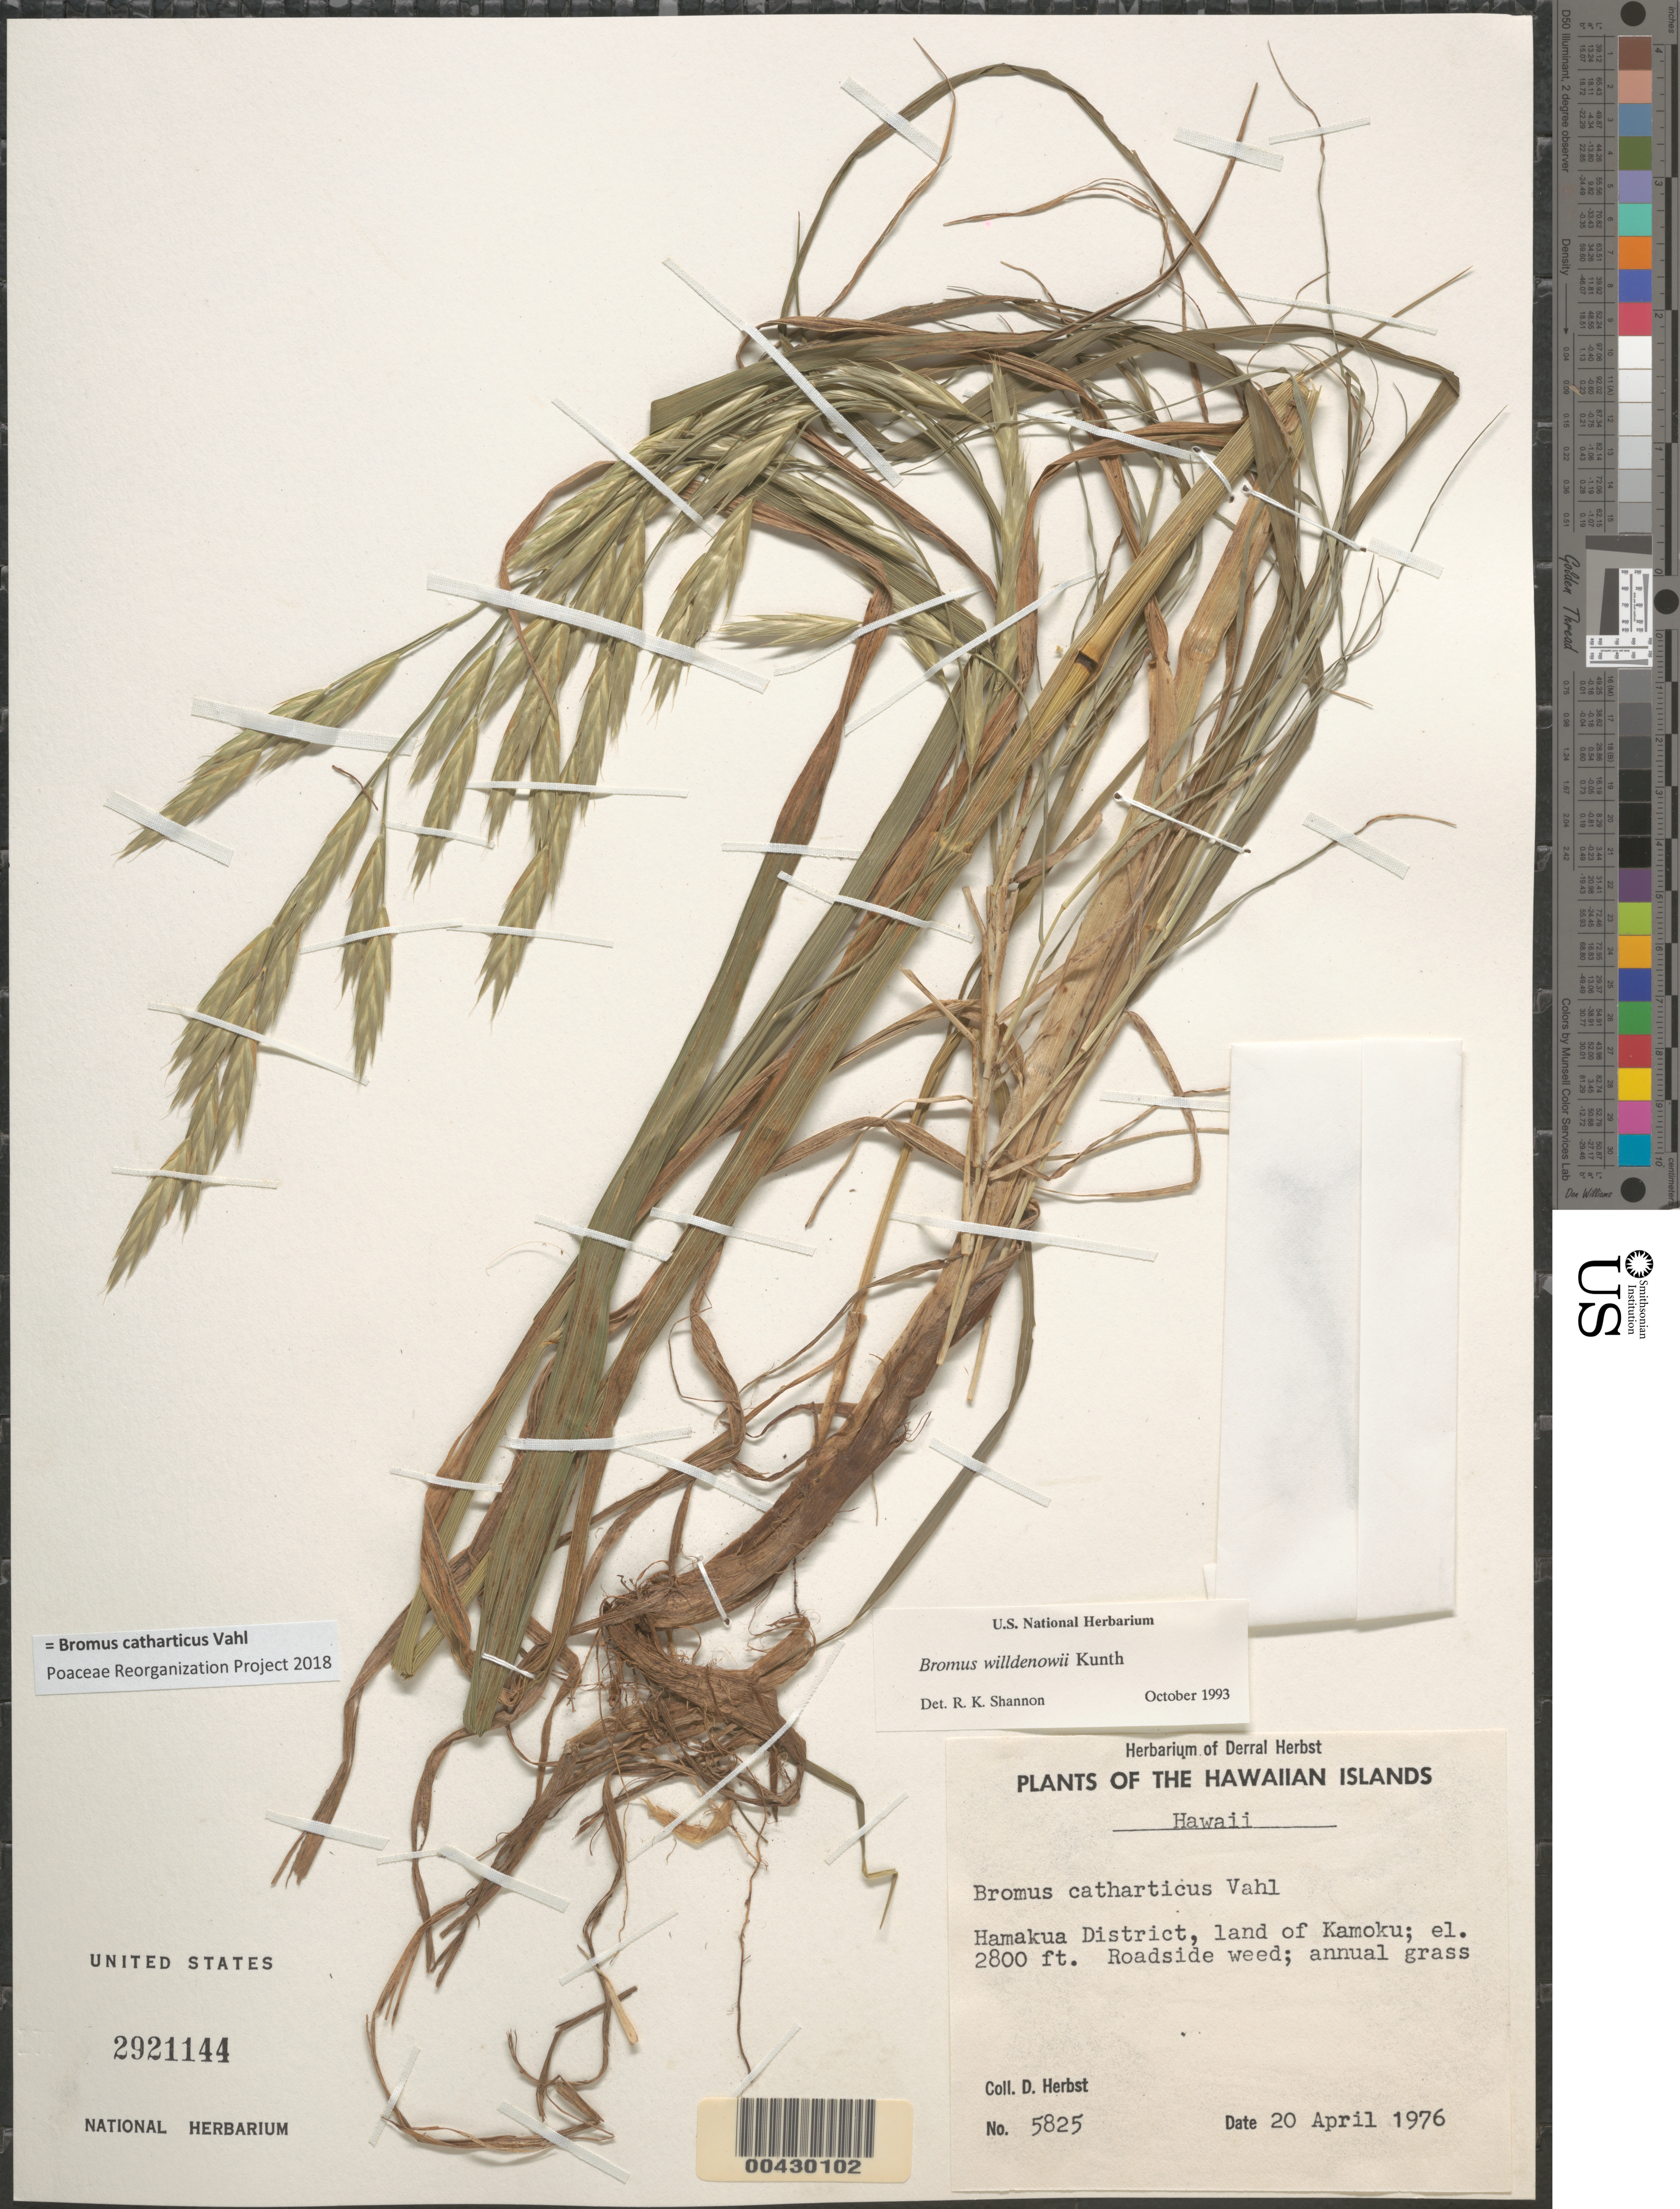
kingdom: Plantae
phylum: Tracheophyta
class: Liliopsida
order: Poales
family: Poaceae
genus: Bromus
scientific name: Bromus catharticus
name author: Vahl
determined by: Poaceae Reorganization Project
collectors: D. R. Herbst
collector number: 5825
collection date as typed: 20 Apr 1976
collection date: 1976-04-20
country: United States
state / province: Hawaii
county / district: Hawaii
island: Hawaii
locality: Hamakua District, land of Kamoku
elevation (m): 853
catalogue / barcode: US 2921144